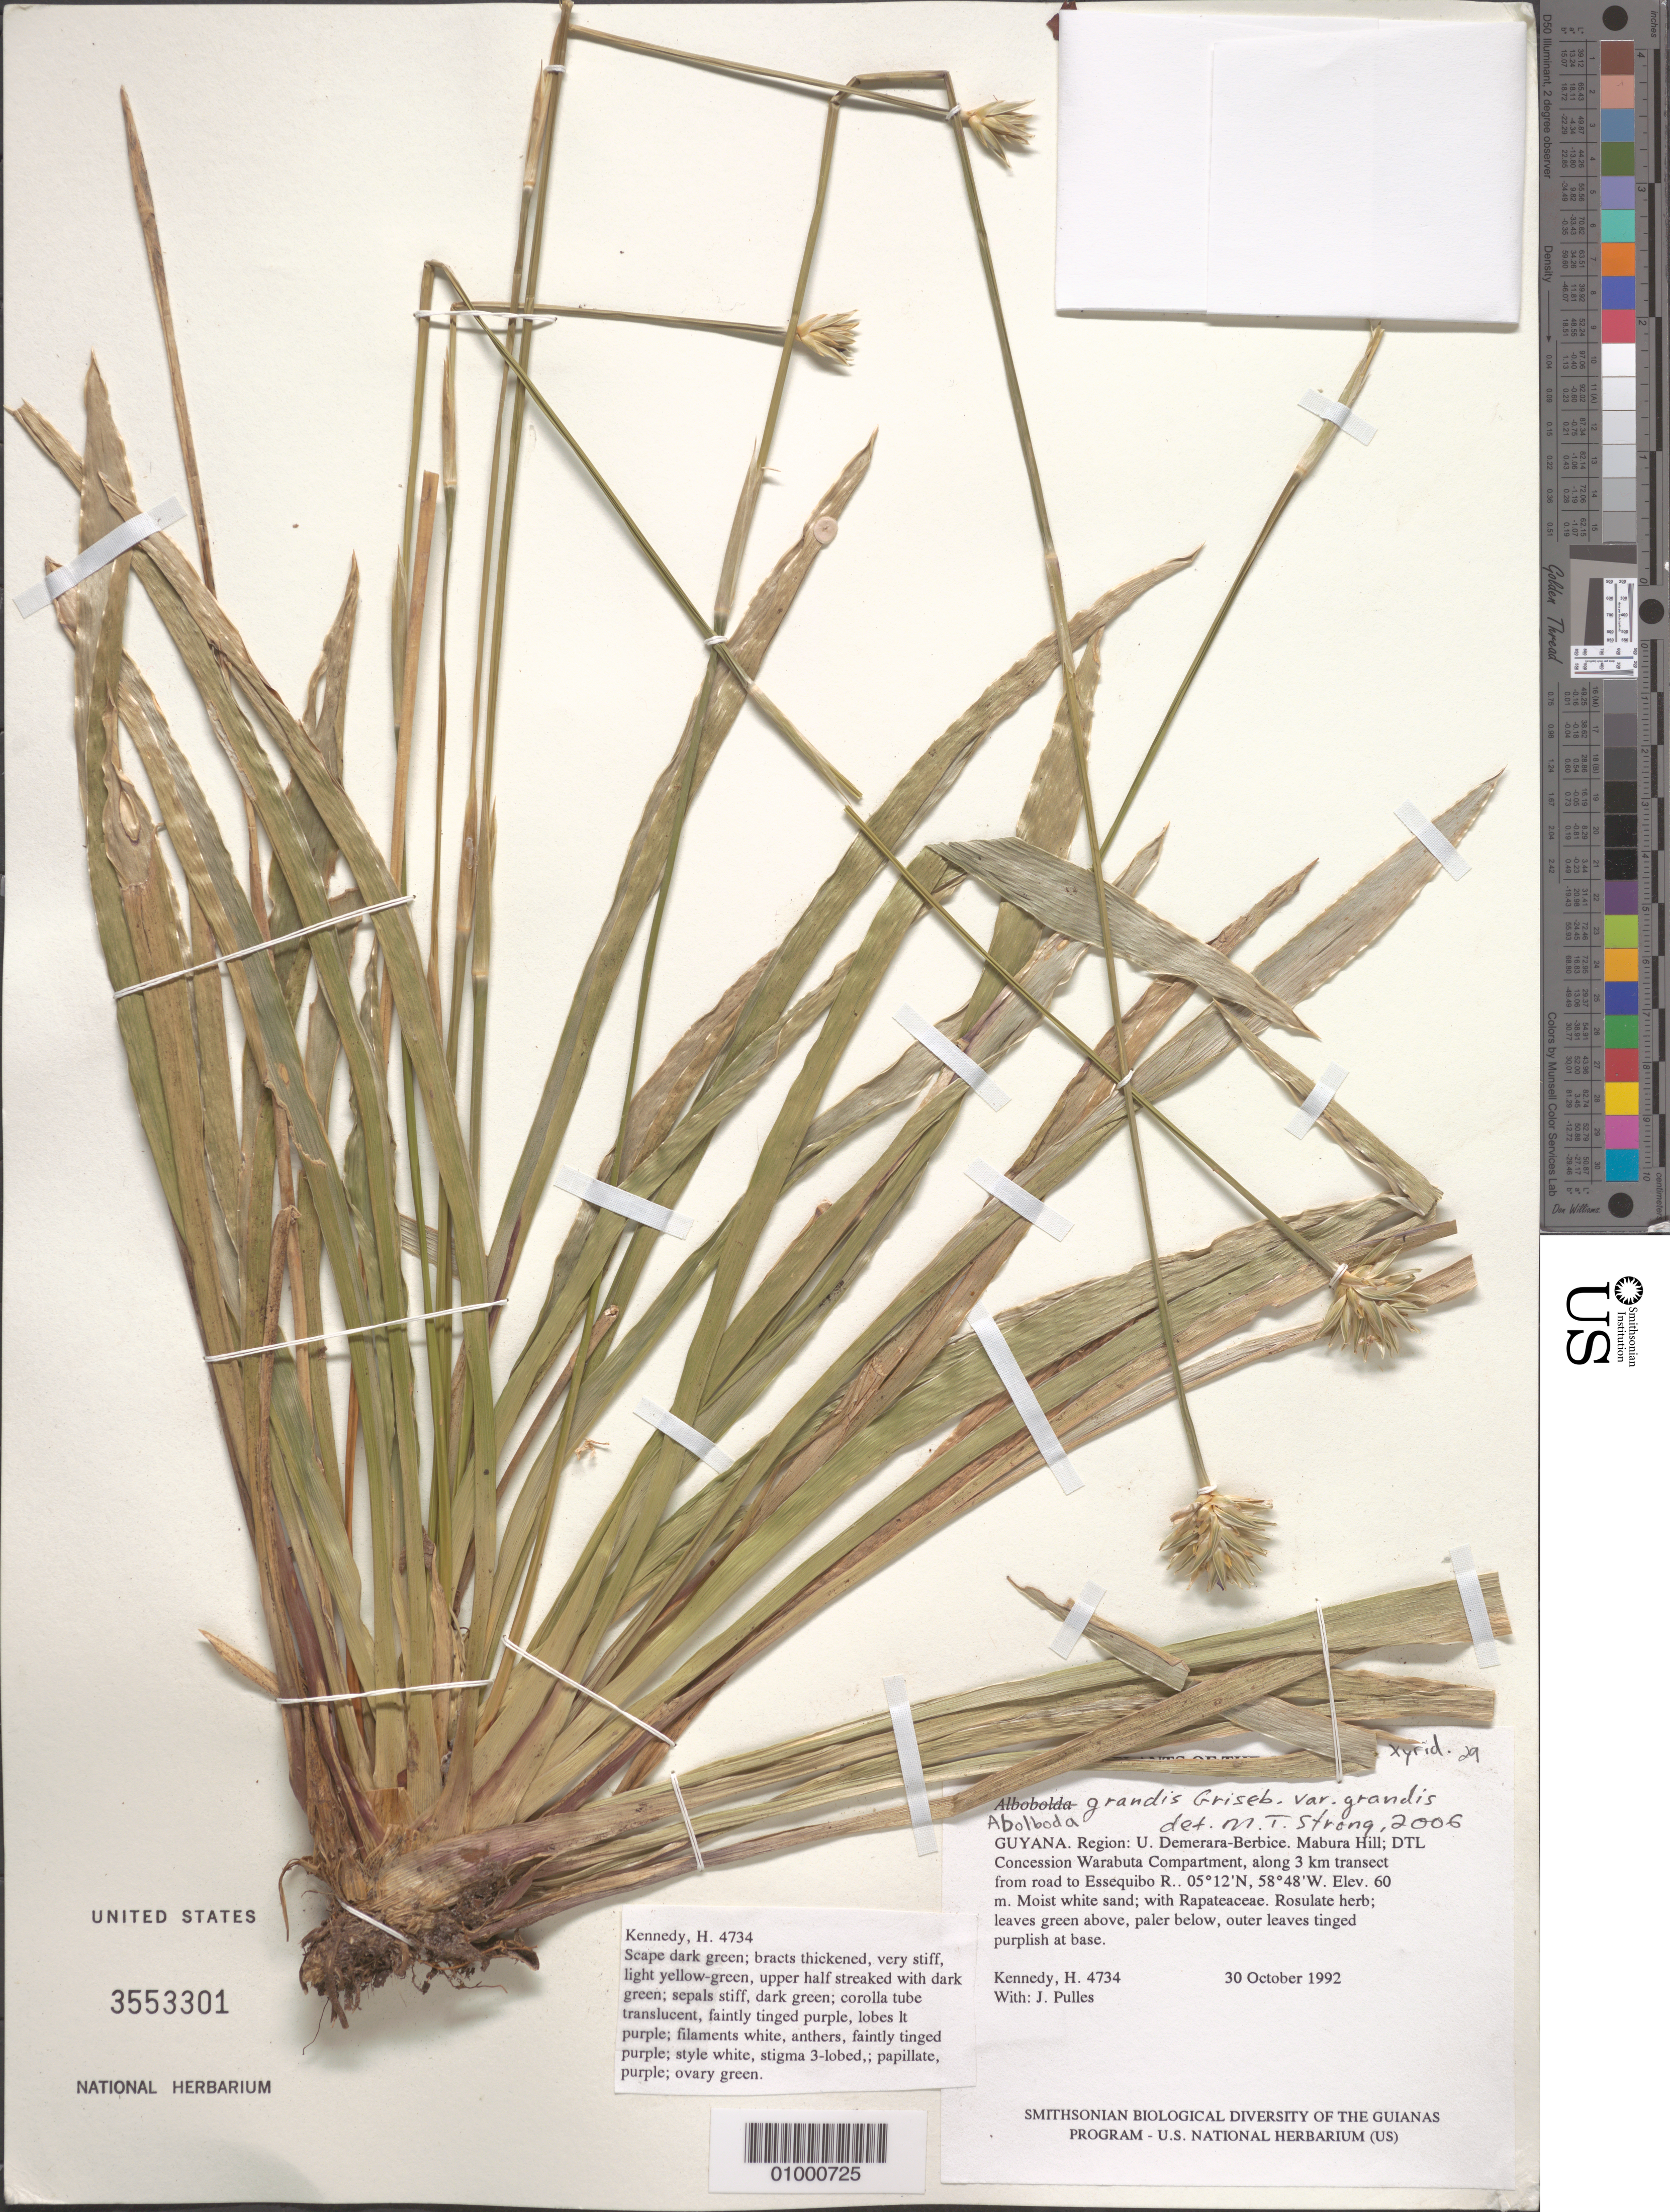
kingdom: Plantae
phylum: Tracheophyta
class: Liliopsida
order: Poales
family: Xyridaceae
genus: Abolboda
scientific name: Abolboda grandis var. grandis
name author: Griseb.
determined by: Strong, M. T., (US), Smithsonian Institution - National Museum of Natural History (UNITED STATES)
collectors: H. Kennedy & J. Pulles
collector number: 4734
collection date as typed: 30 October 1992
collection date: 1992-10-30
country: Guyana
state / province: U. Demerara-Berbice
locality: Mabura Hill; DTL Concession Warabuta Compartment, along 3 km transect from road to Essequibo R.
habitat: Moist white sand; with Rapateaceae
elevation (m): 60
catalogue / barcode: US 3553301